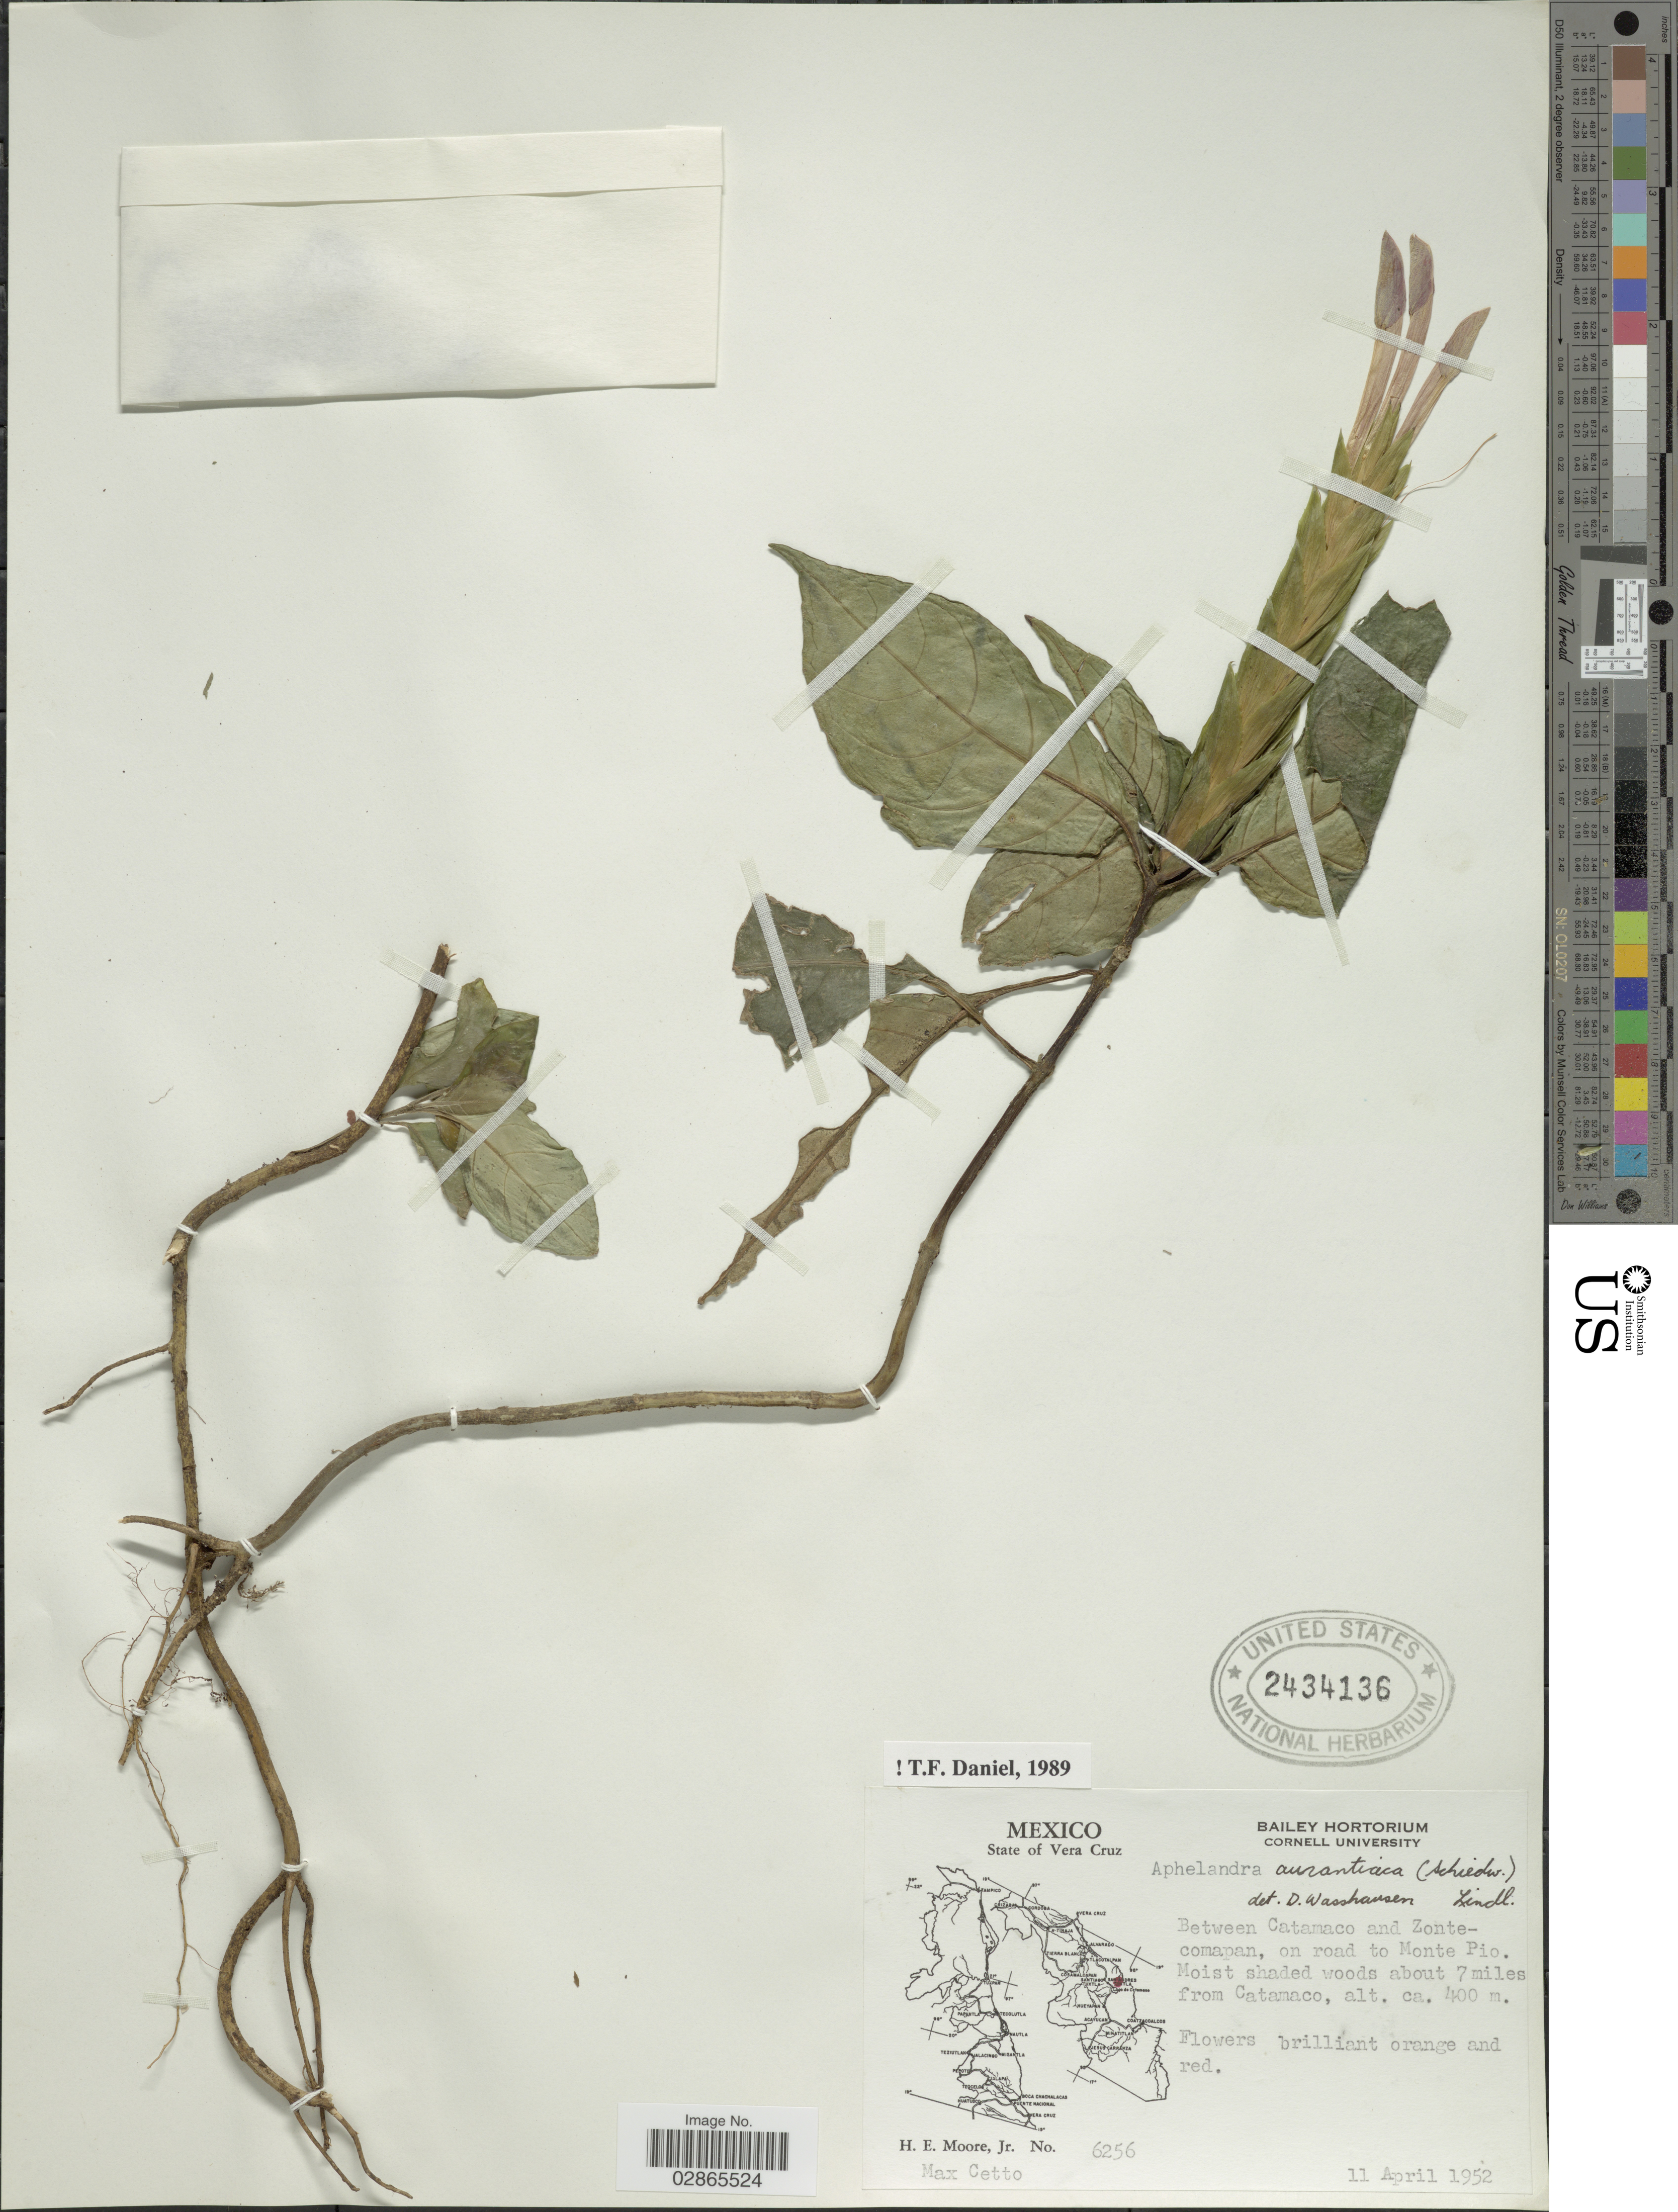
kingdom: Plantae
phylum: Tracheophyta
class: Magnoliopsida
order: Lamiales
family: Acanthaceae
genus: Aphelandra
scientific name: Aphelandra aurantiaca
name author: (Scheidw.) Lindl.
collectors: H. Moore & M. Cetto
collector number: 6256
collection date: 1952-04-11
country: Mexico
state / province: Veracruz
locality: Vera Cruz. Between Catamaco and Zontecomapan, on road to Monte Pio. Moist shaded woods about 7 miles from Catamaco.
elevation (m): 400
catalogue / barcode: US 2434136